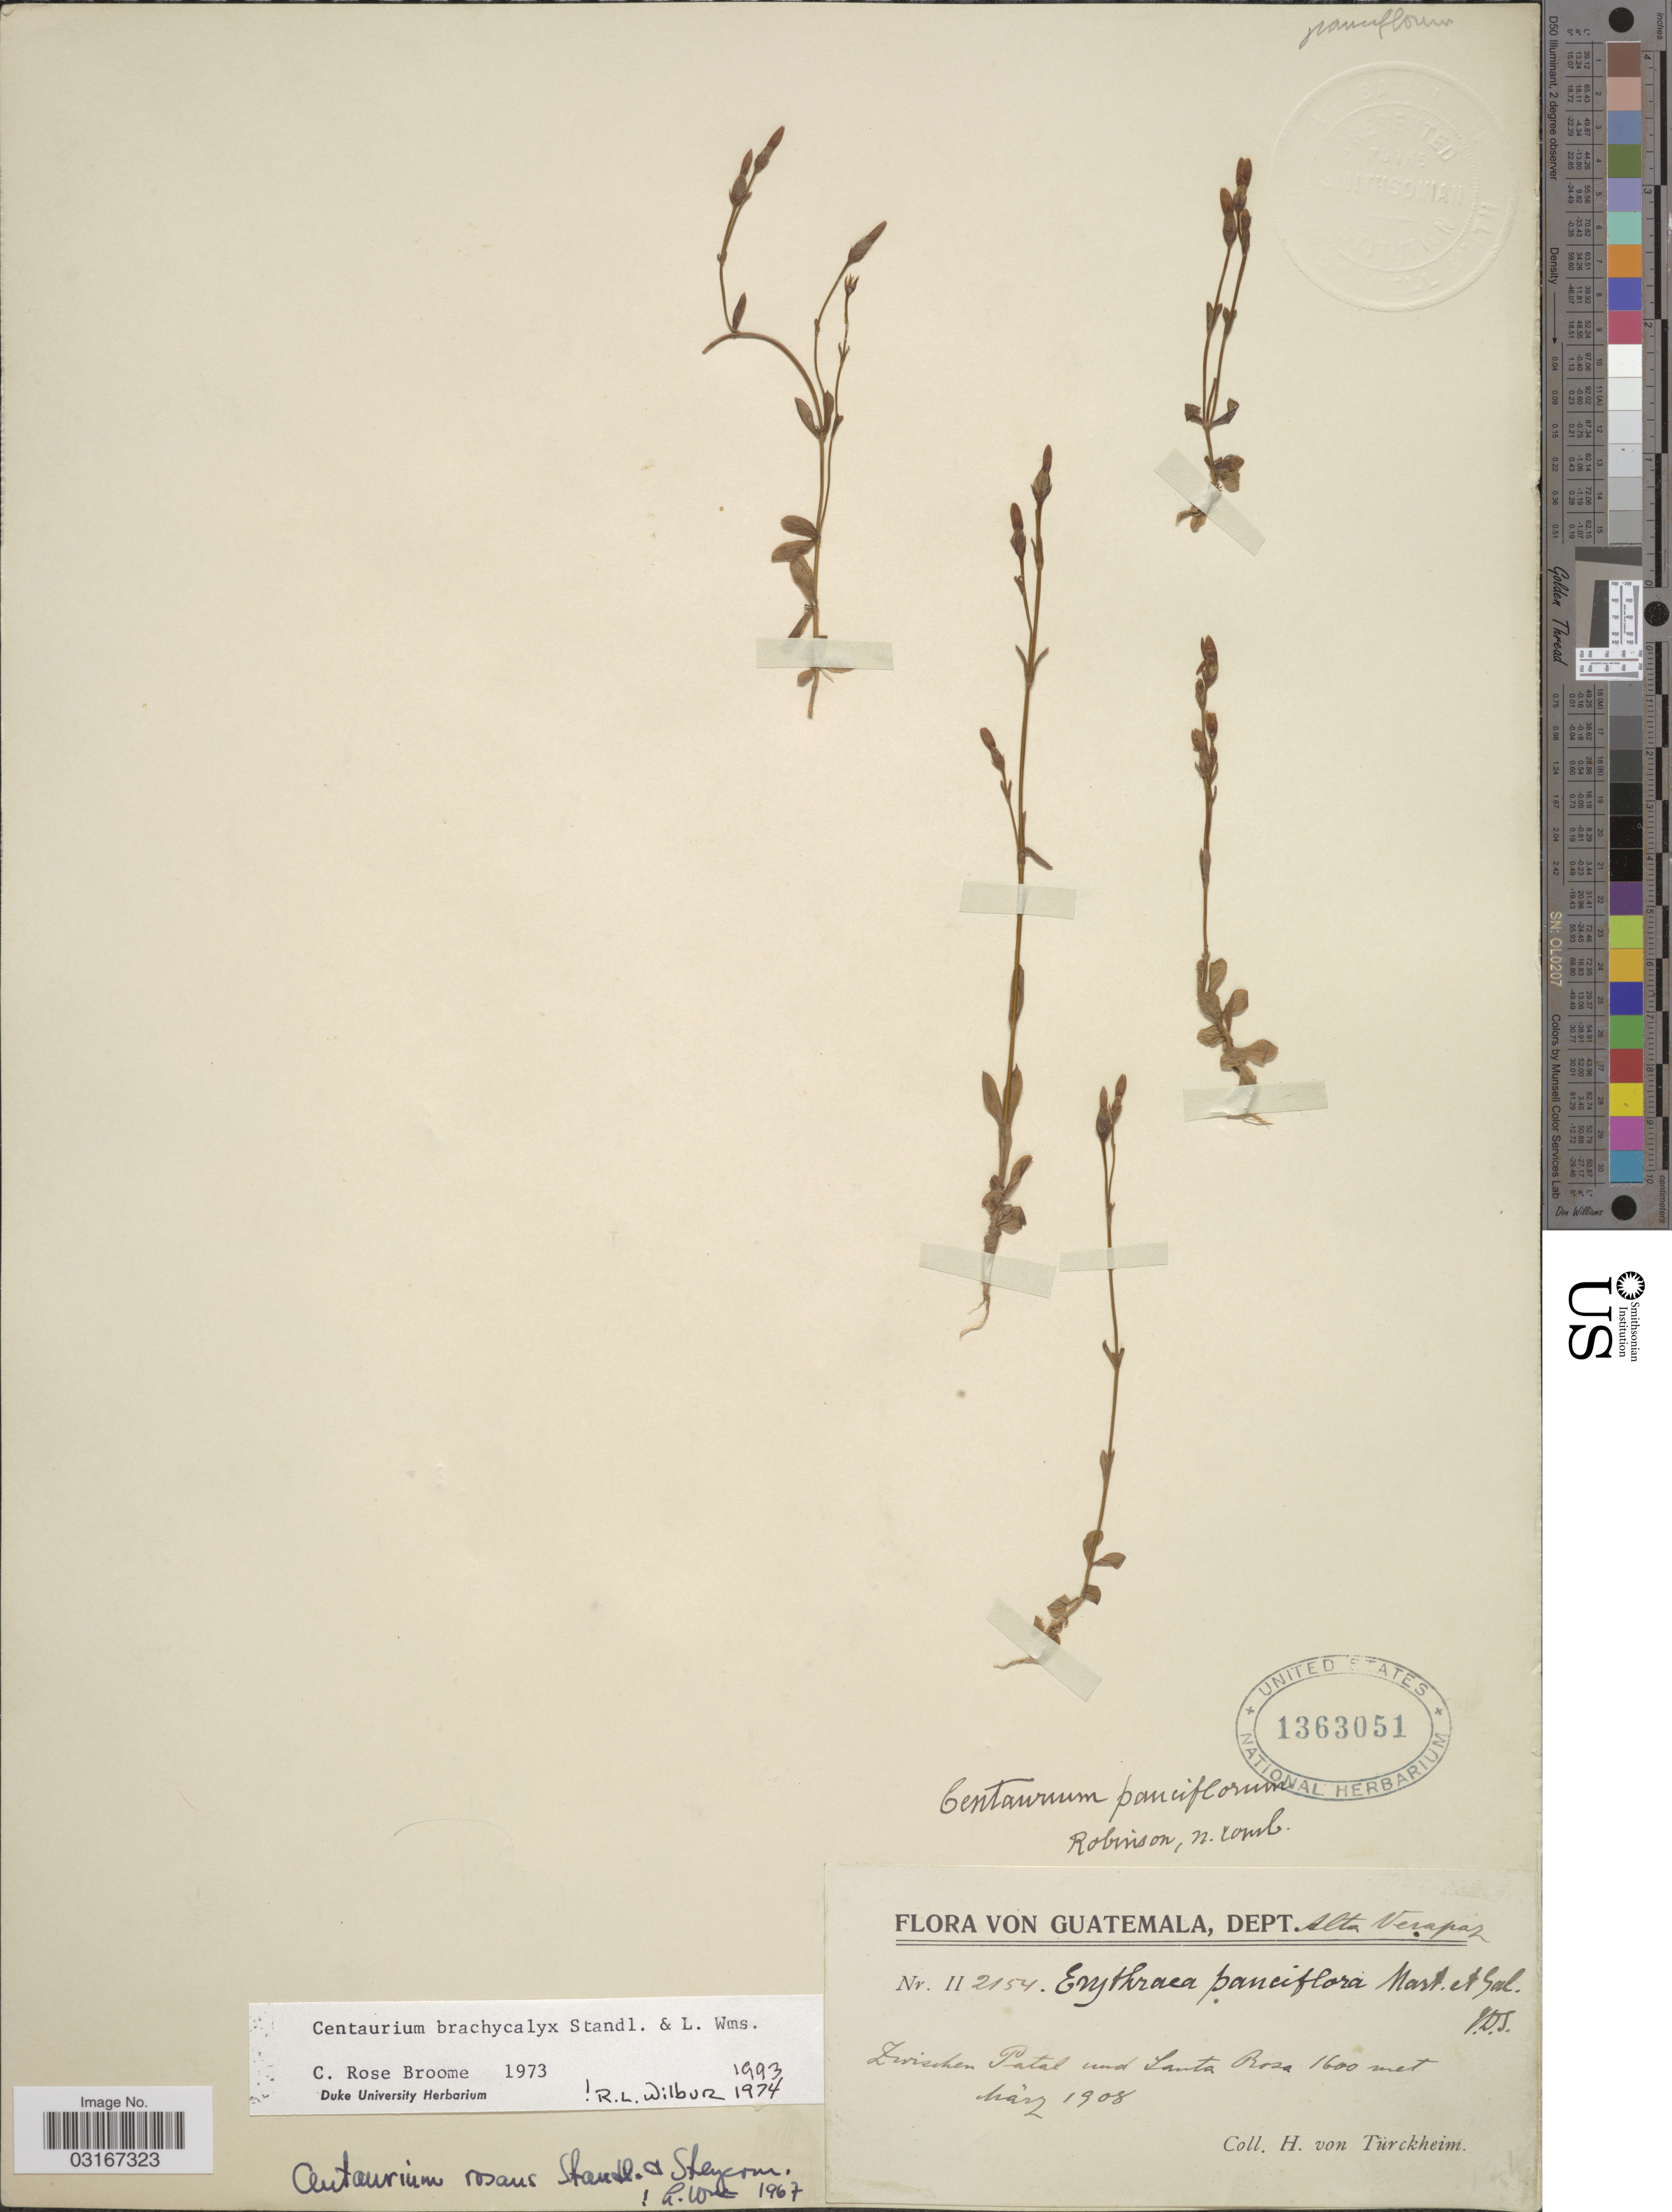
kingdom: Plantae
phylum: Tracheophyta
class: Magnoliopsida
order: Gentianales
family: Gentianaceae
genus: Centaurium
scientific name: Centaurium brachycalyx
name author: Standl. & L.O. Williams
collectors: H. von Türckheim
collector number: II 2154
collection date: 1908-03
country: Guatemala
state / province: Alta Verapaz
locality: Dept. Alta Verapaz. Zwischen Patal und Santa Rosa.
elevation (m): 1600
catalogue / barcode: US 1363051